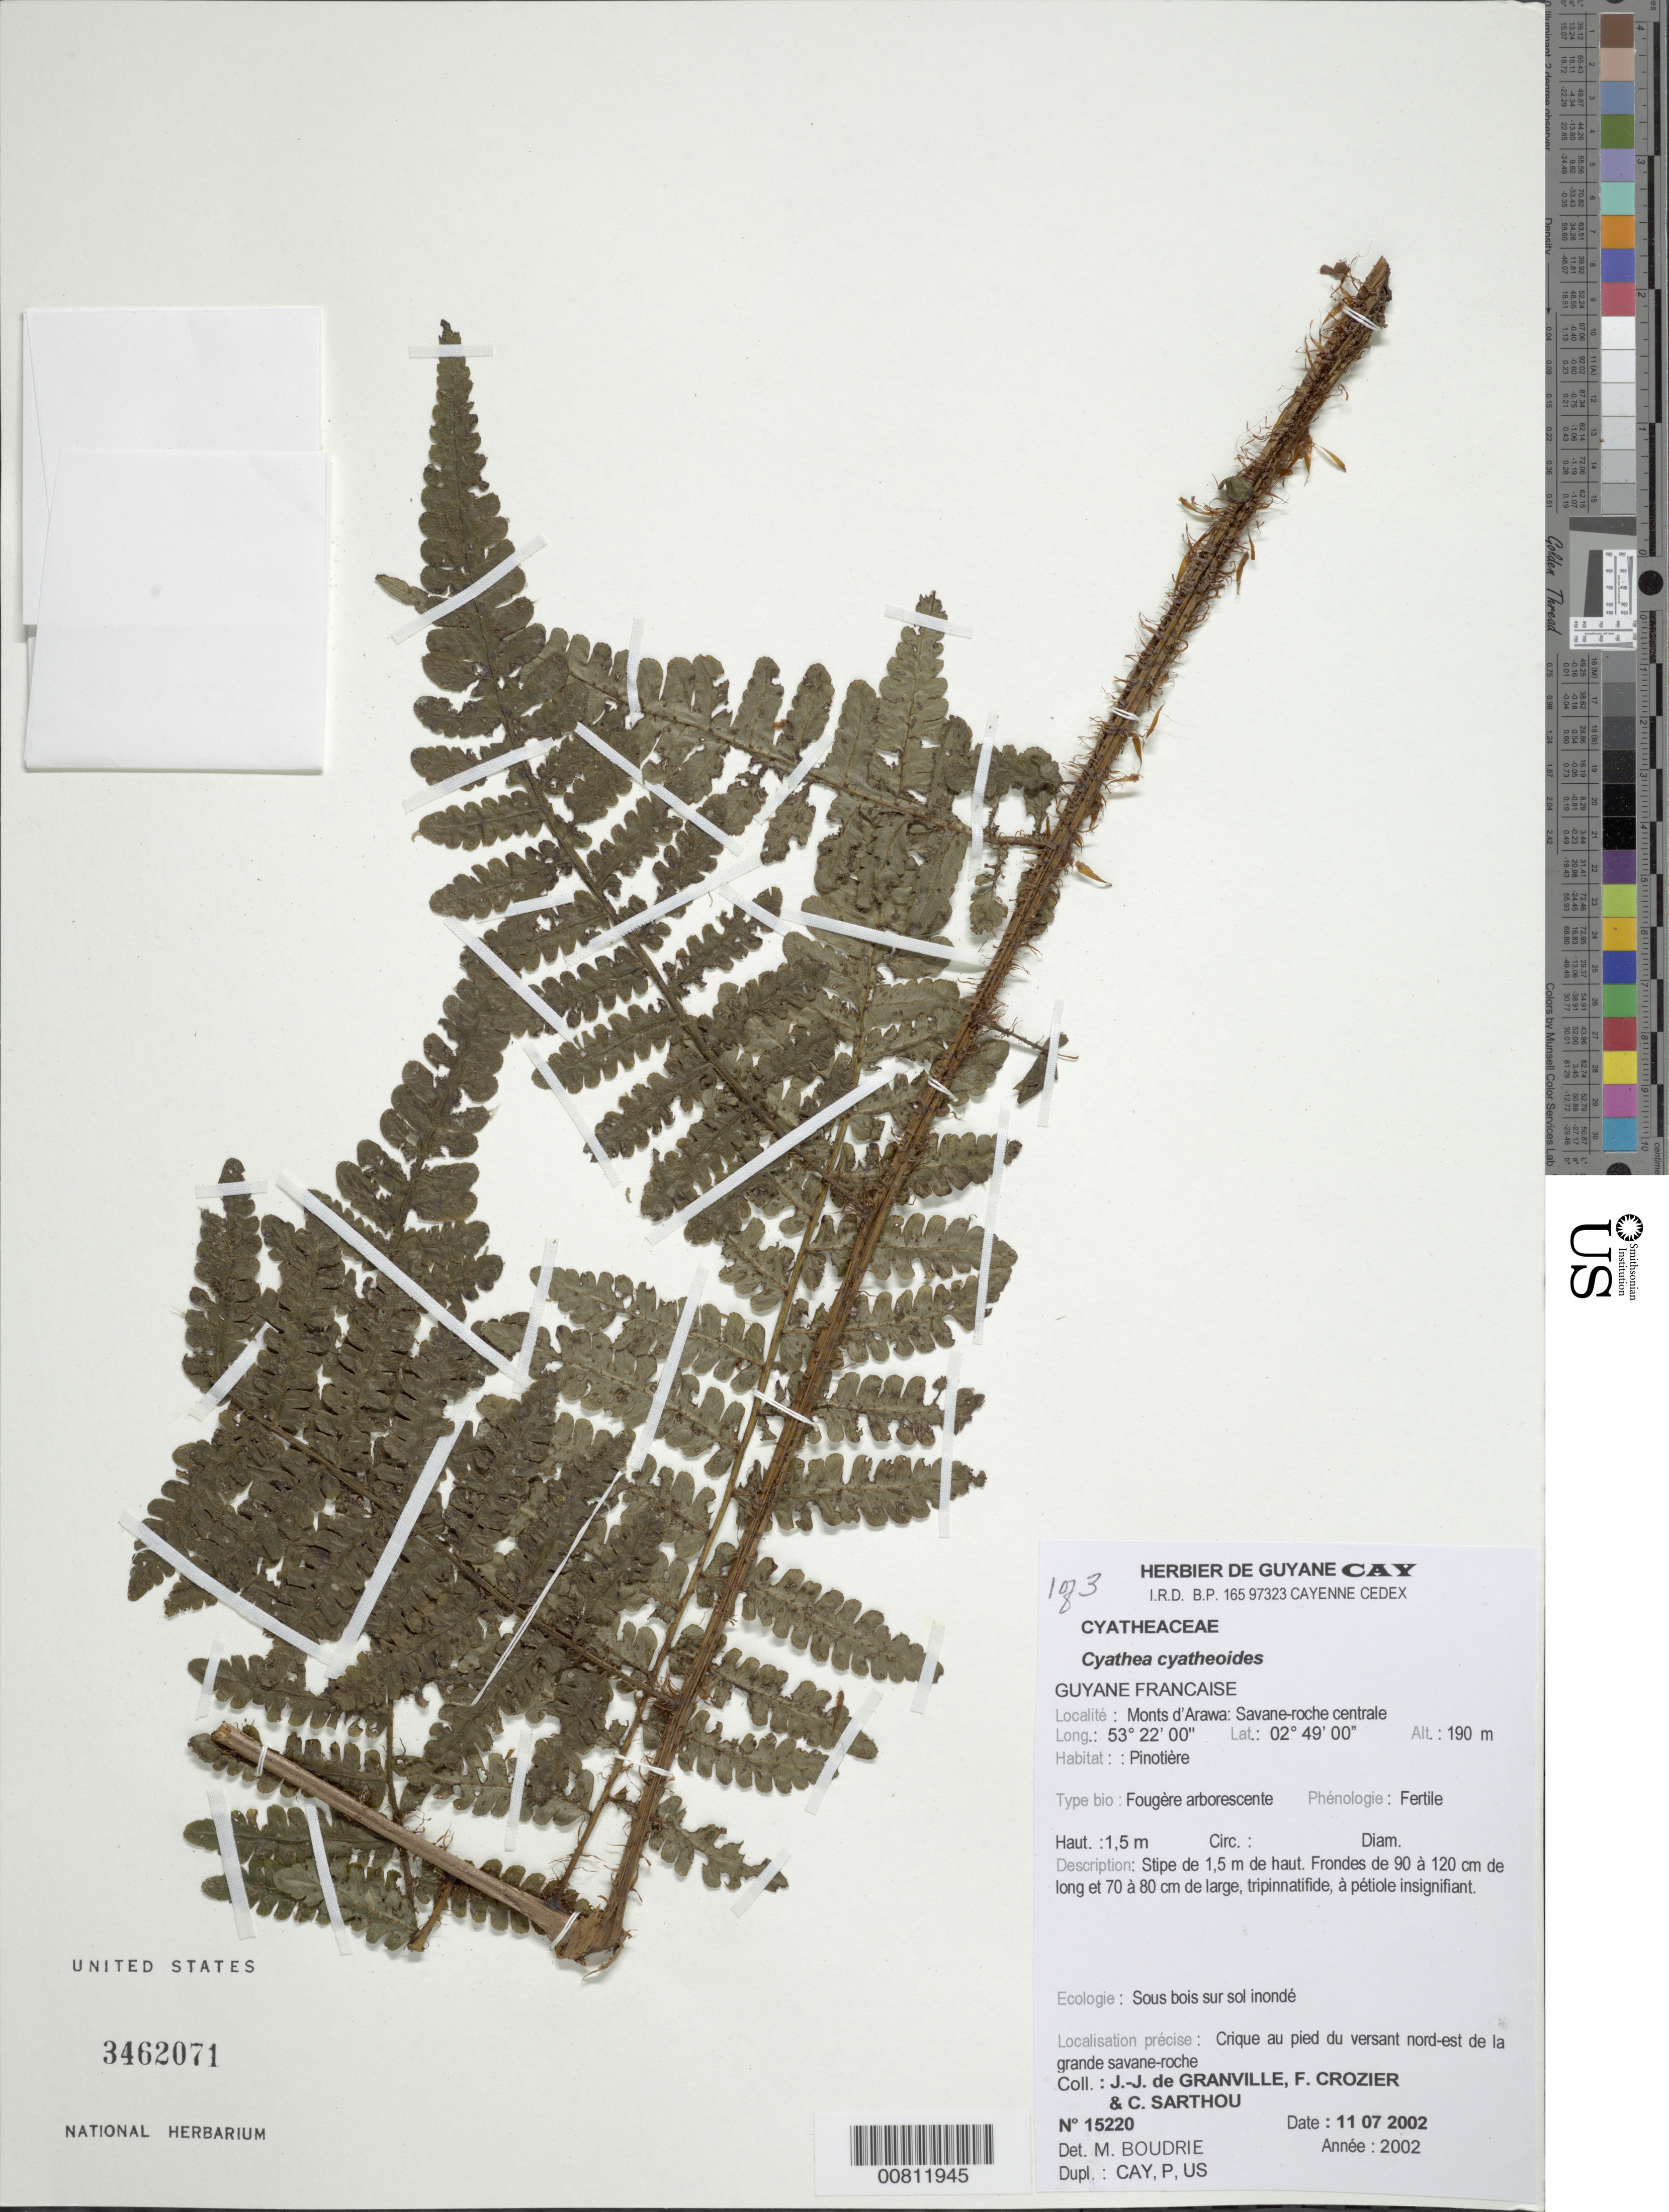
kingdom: Plantae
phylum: Tracheophyta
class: Polypodiopsida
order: Cyatheales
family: Cyatheaceae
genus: Cyathea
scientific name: Cyathea cyatheoides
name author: (Desv.) K.U. Kramer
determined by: Boudrie, M.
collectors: J.-J. de Granville, F. Crozier & C. Sarthou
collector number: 15220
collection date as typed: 11-Jul-02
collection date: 2002-07-11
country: French Guiana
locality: Monts d'Arawa, zone de la savane-roche centrale, crique au pied du versant nord-est de la grande savane-roche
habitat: Forêts à Euterpe oleracea (pinotières). Sous bois sur sol inondé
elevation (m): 190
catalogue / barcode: US 3462071